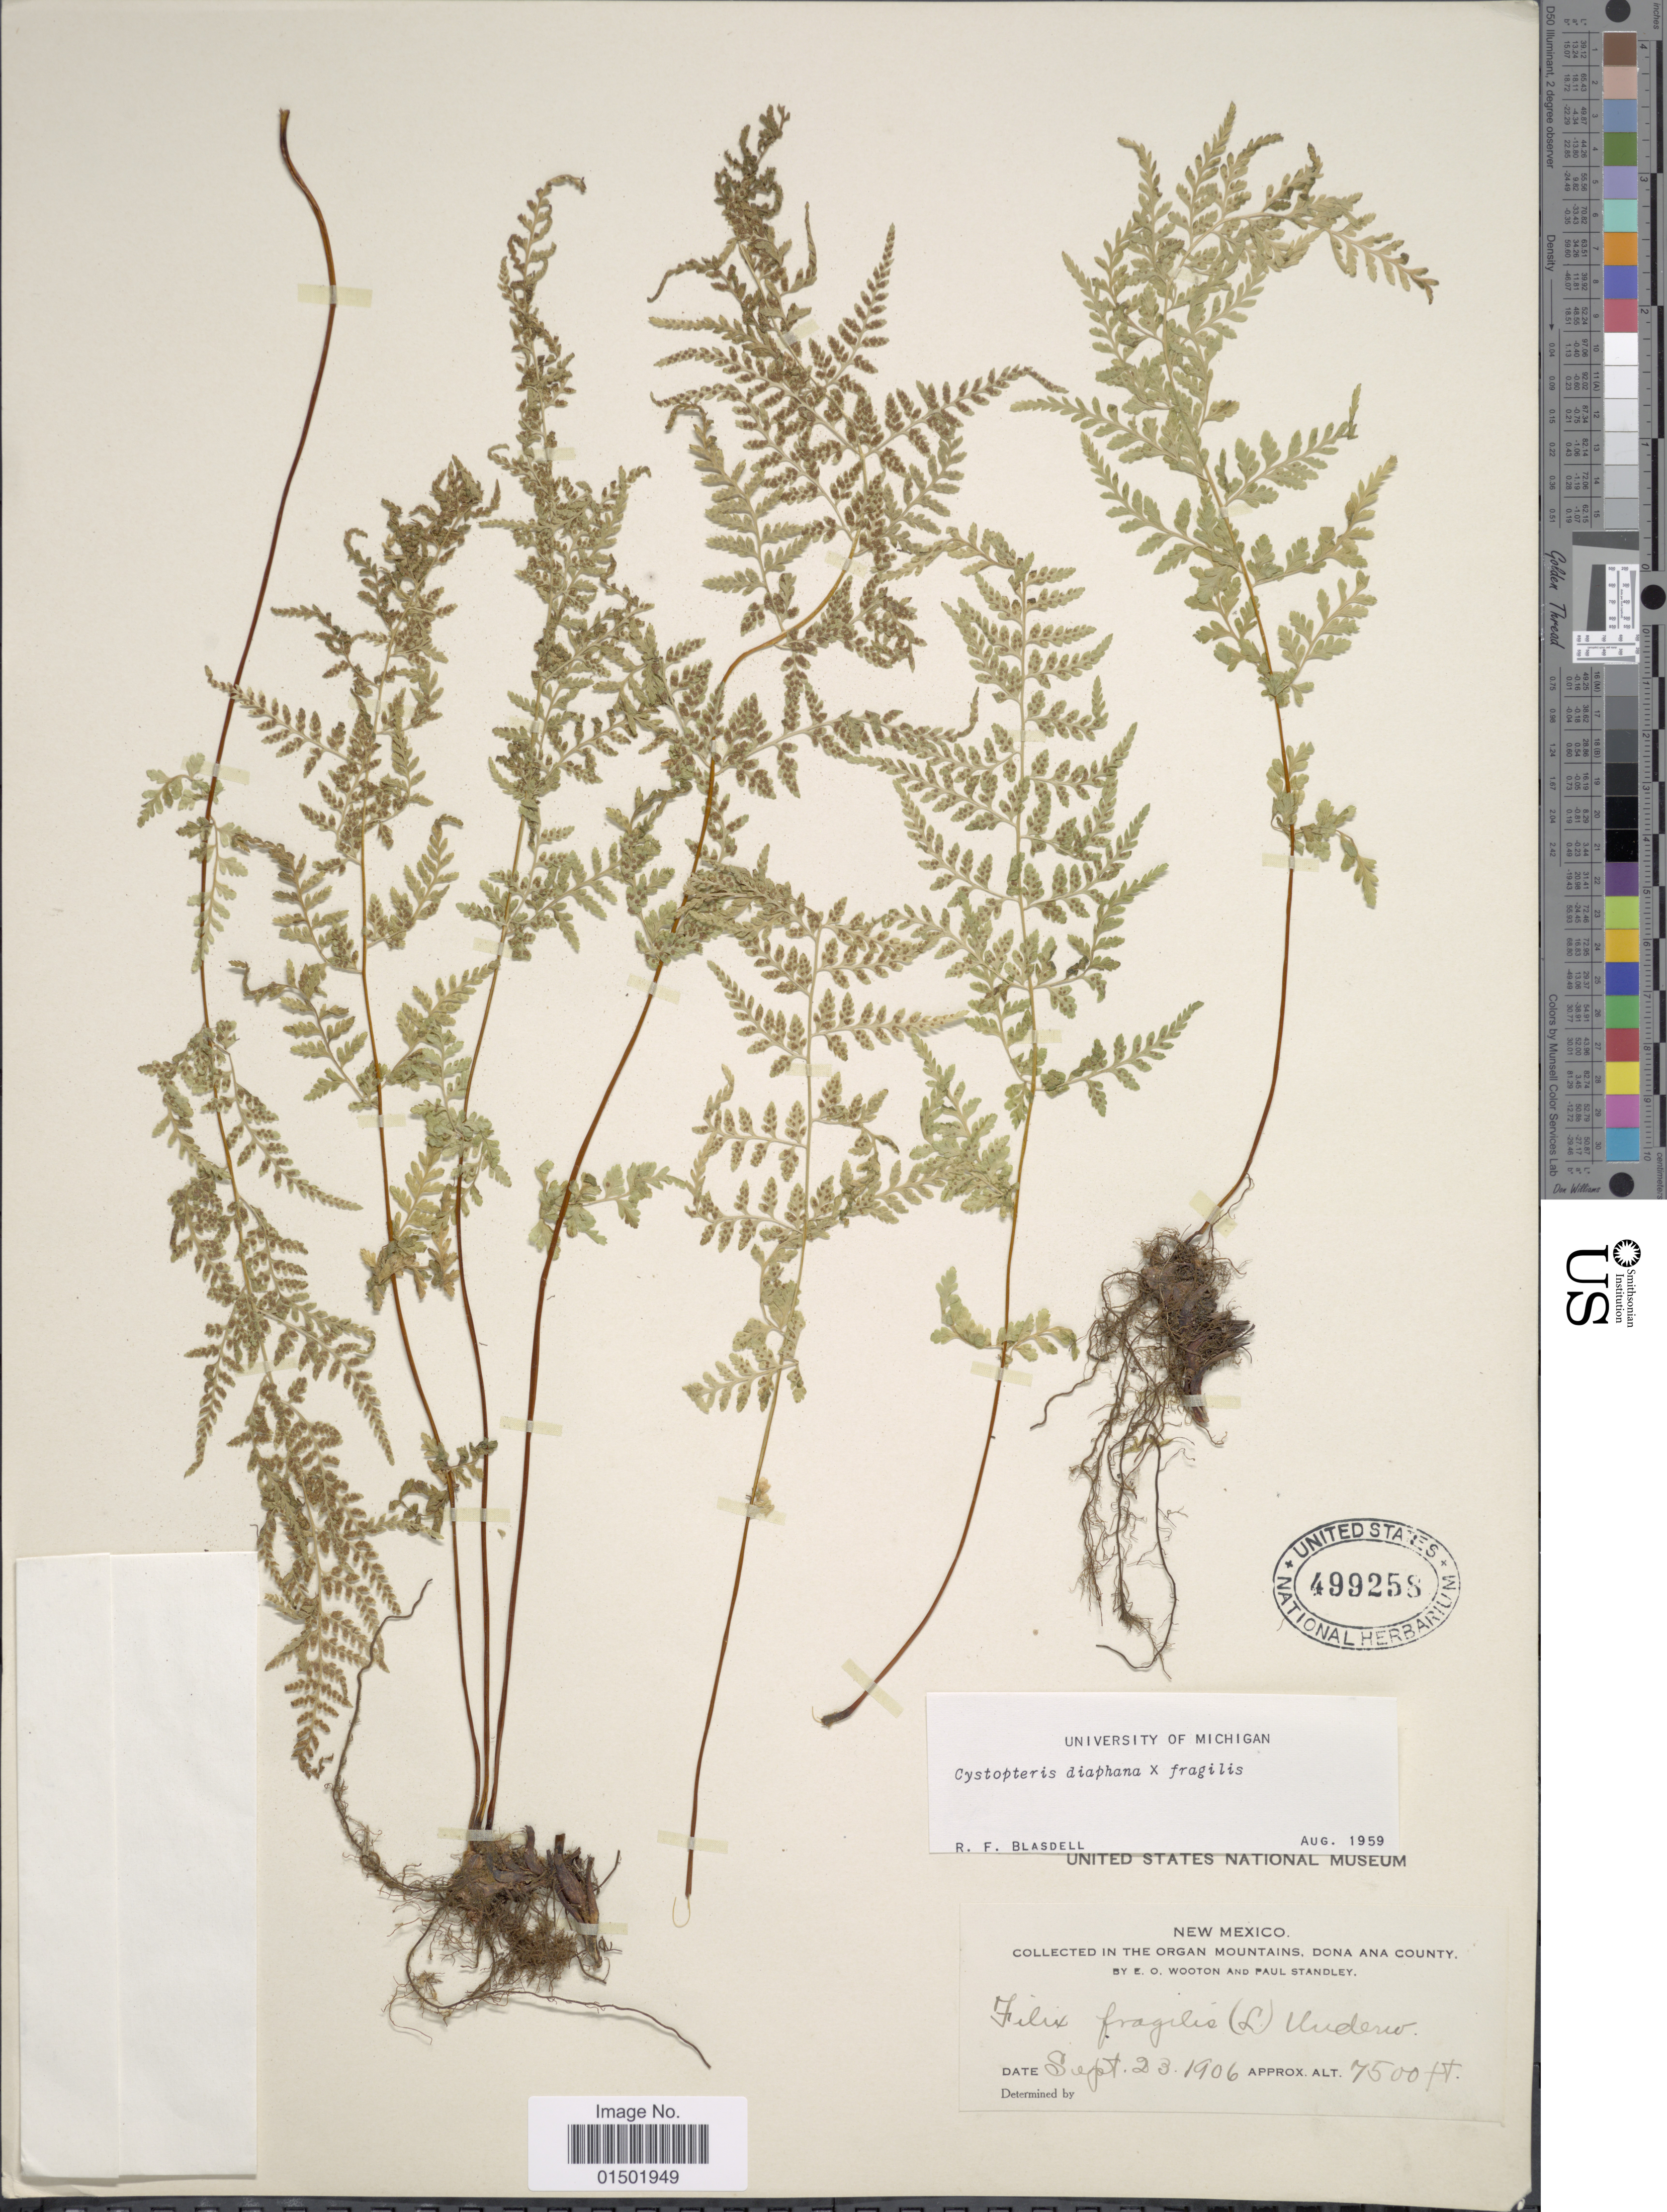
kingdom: Plantae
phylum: Tracheophyta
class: Polypodiopsida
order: Polypodiales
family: Cystopteridaceae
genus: Cystopteris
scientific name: Cystopteris fragilis var. tenuifolia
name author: (Clute) M. Broun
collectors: E. O. Wooton & P. C. Standley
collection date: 1906-09-23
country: United States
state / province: New Mexico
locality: Organ Mountains, Dona Ana County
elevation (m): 2286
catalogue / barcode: US 499258